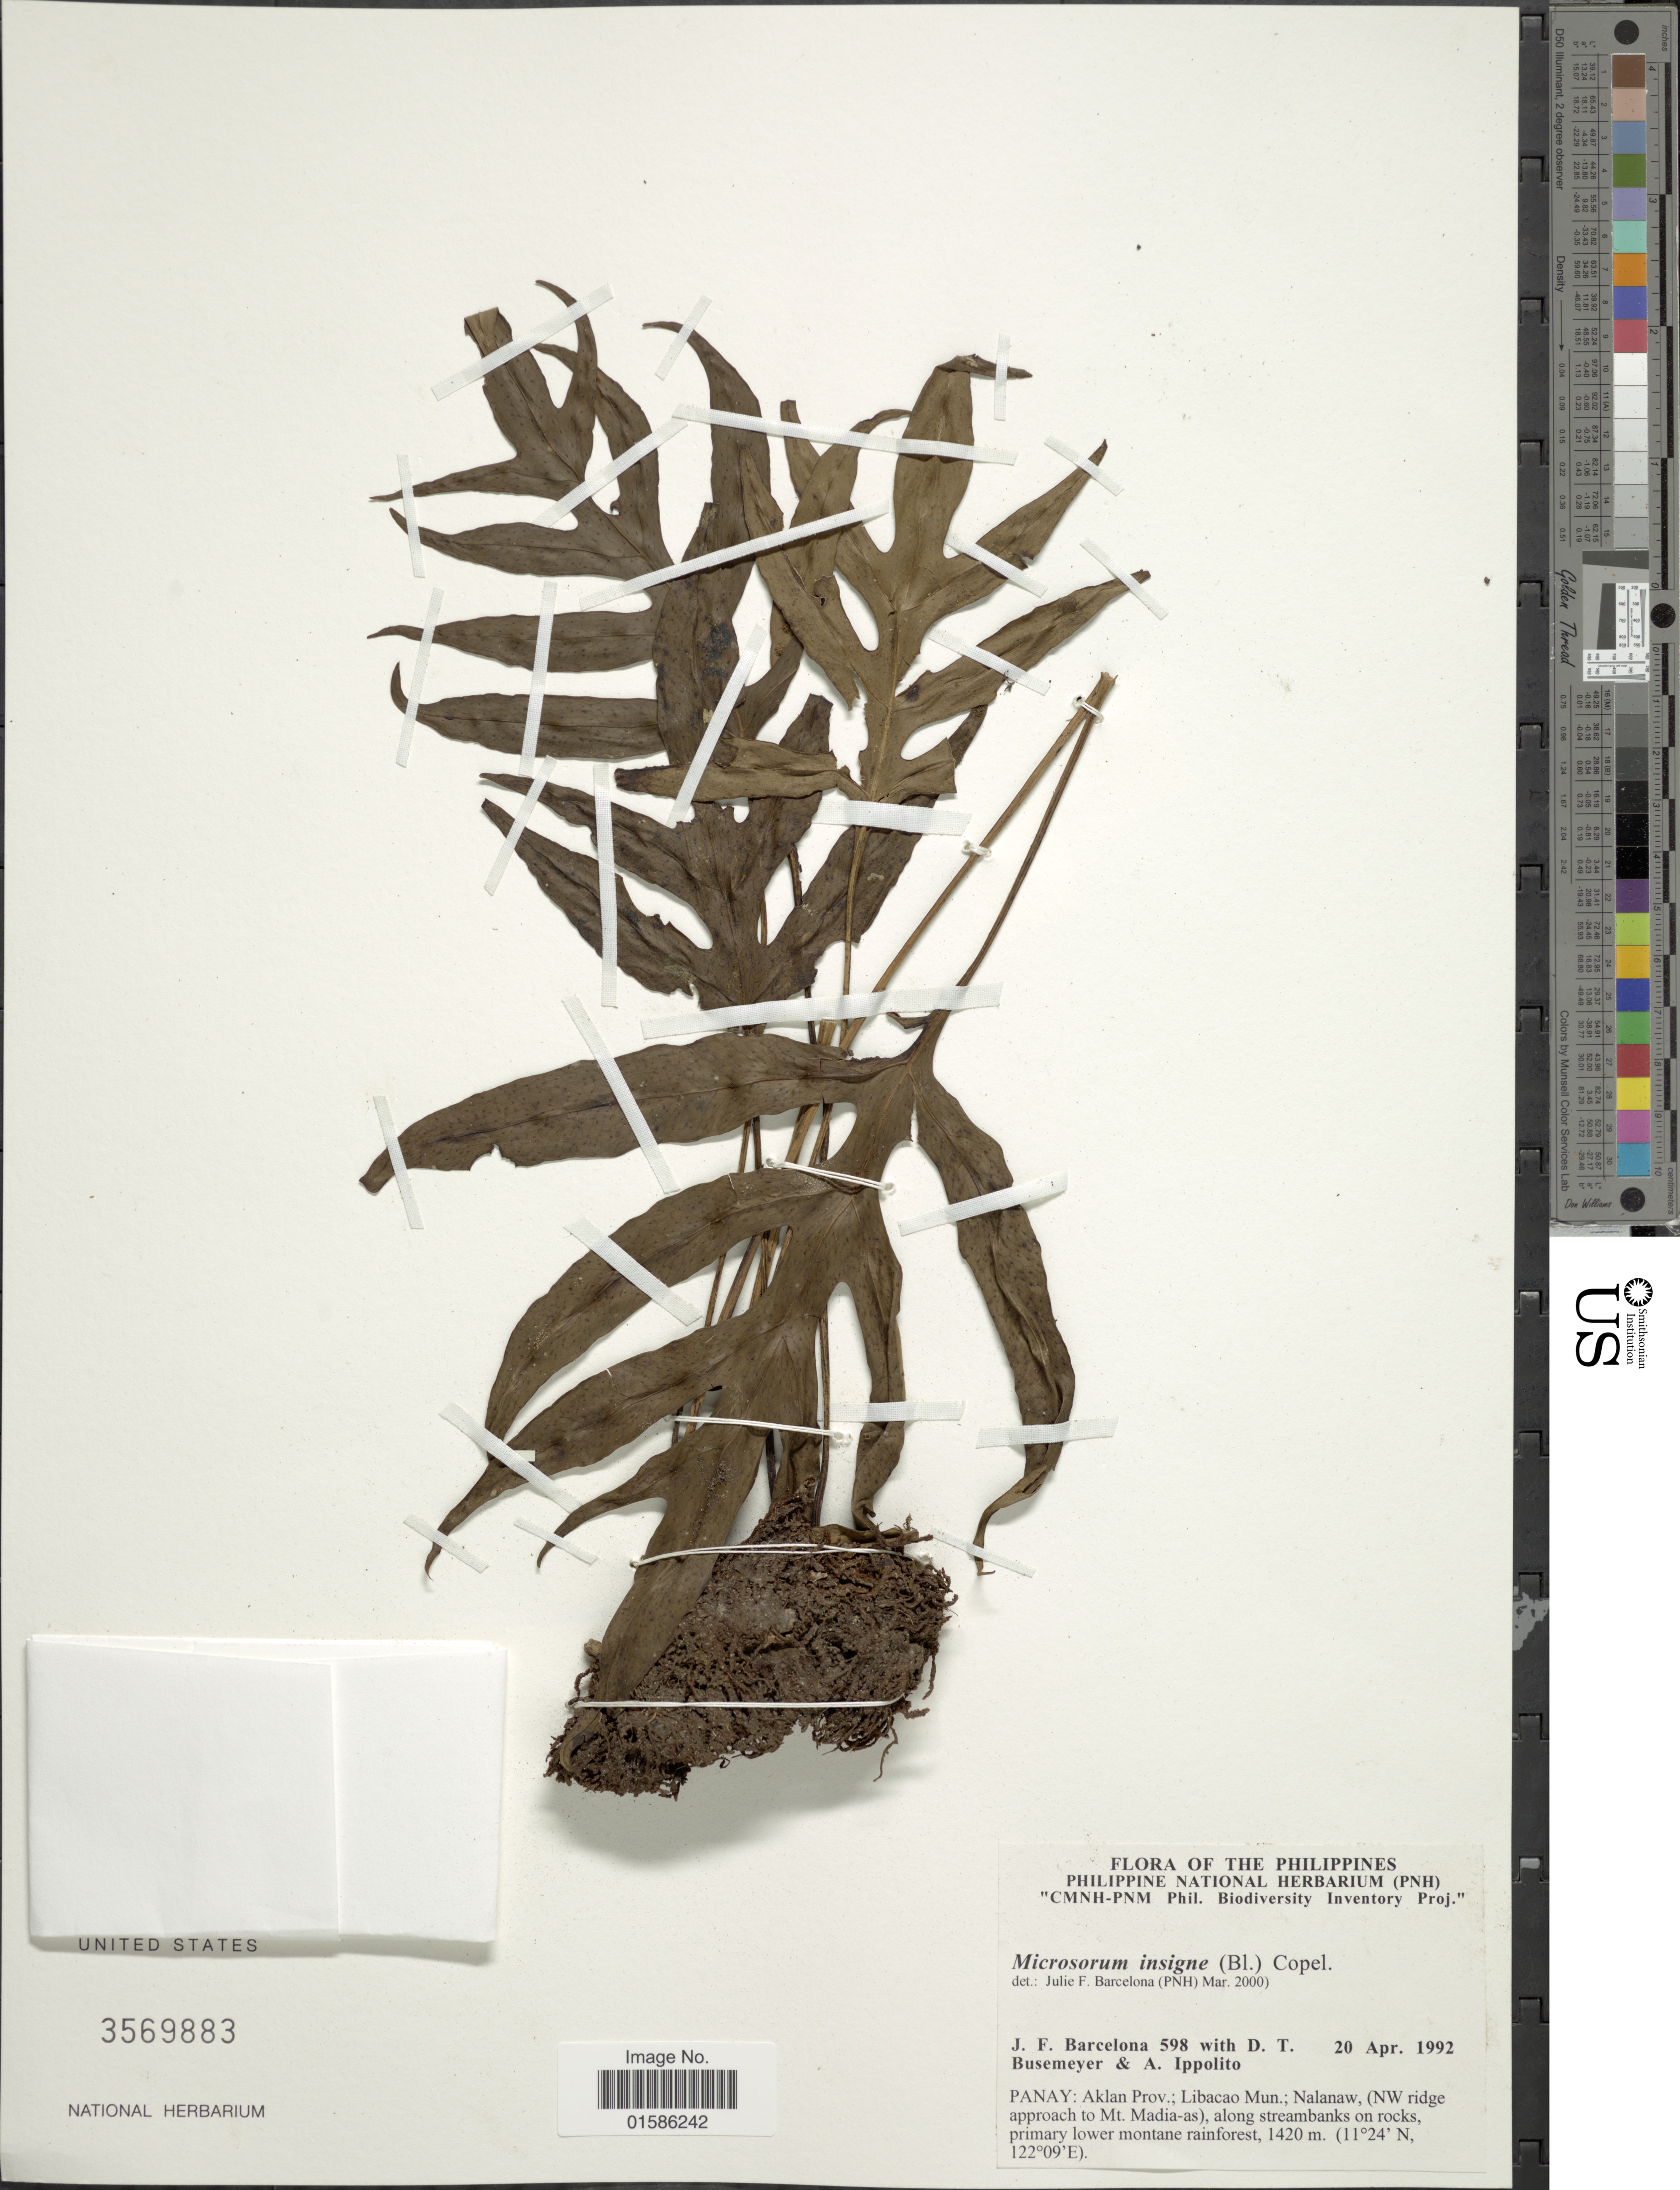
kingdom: Plantae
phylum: Tracheophyta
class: Polypodiopsida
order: Polypodiales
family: Polypodiaceae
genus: Microsorum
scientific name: Microsorum insigne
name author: (Blume) Copel.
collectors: J. F. Barcelona, D. Busemeyer & A. Ippolito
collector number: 598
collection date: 1992-04-20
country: Philippines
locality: Panay: Aklan Prov; Libacao Mun; Nalanaw, (NW ridge approach to Mt. Madia-as), along streambanks on rocks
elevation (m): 1420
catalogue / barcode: US 3569883